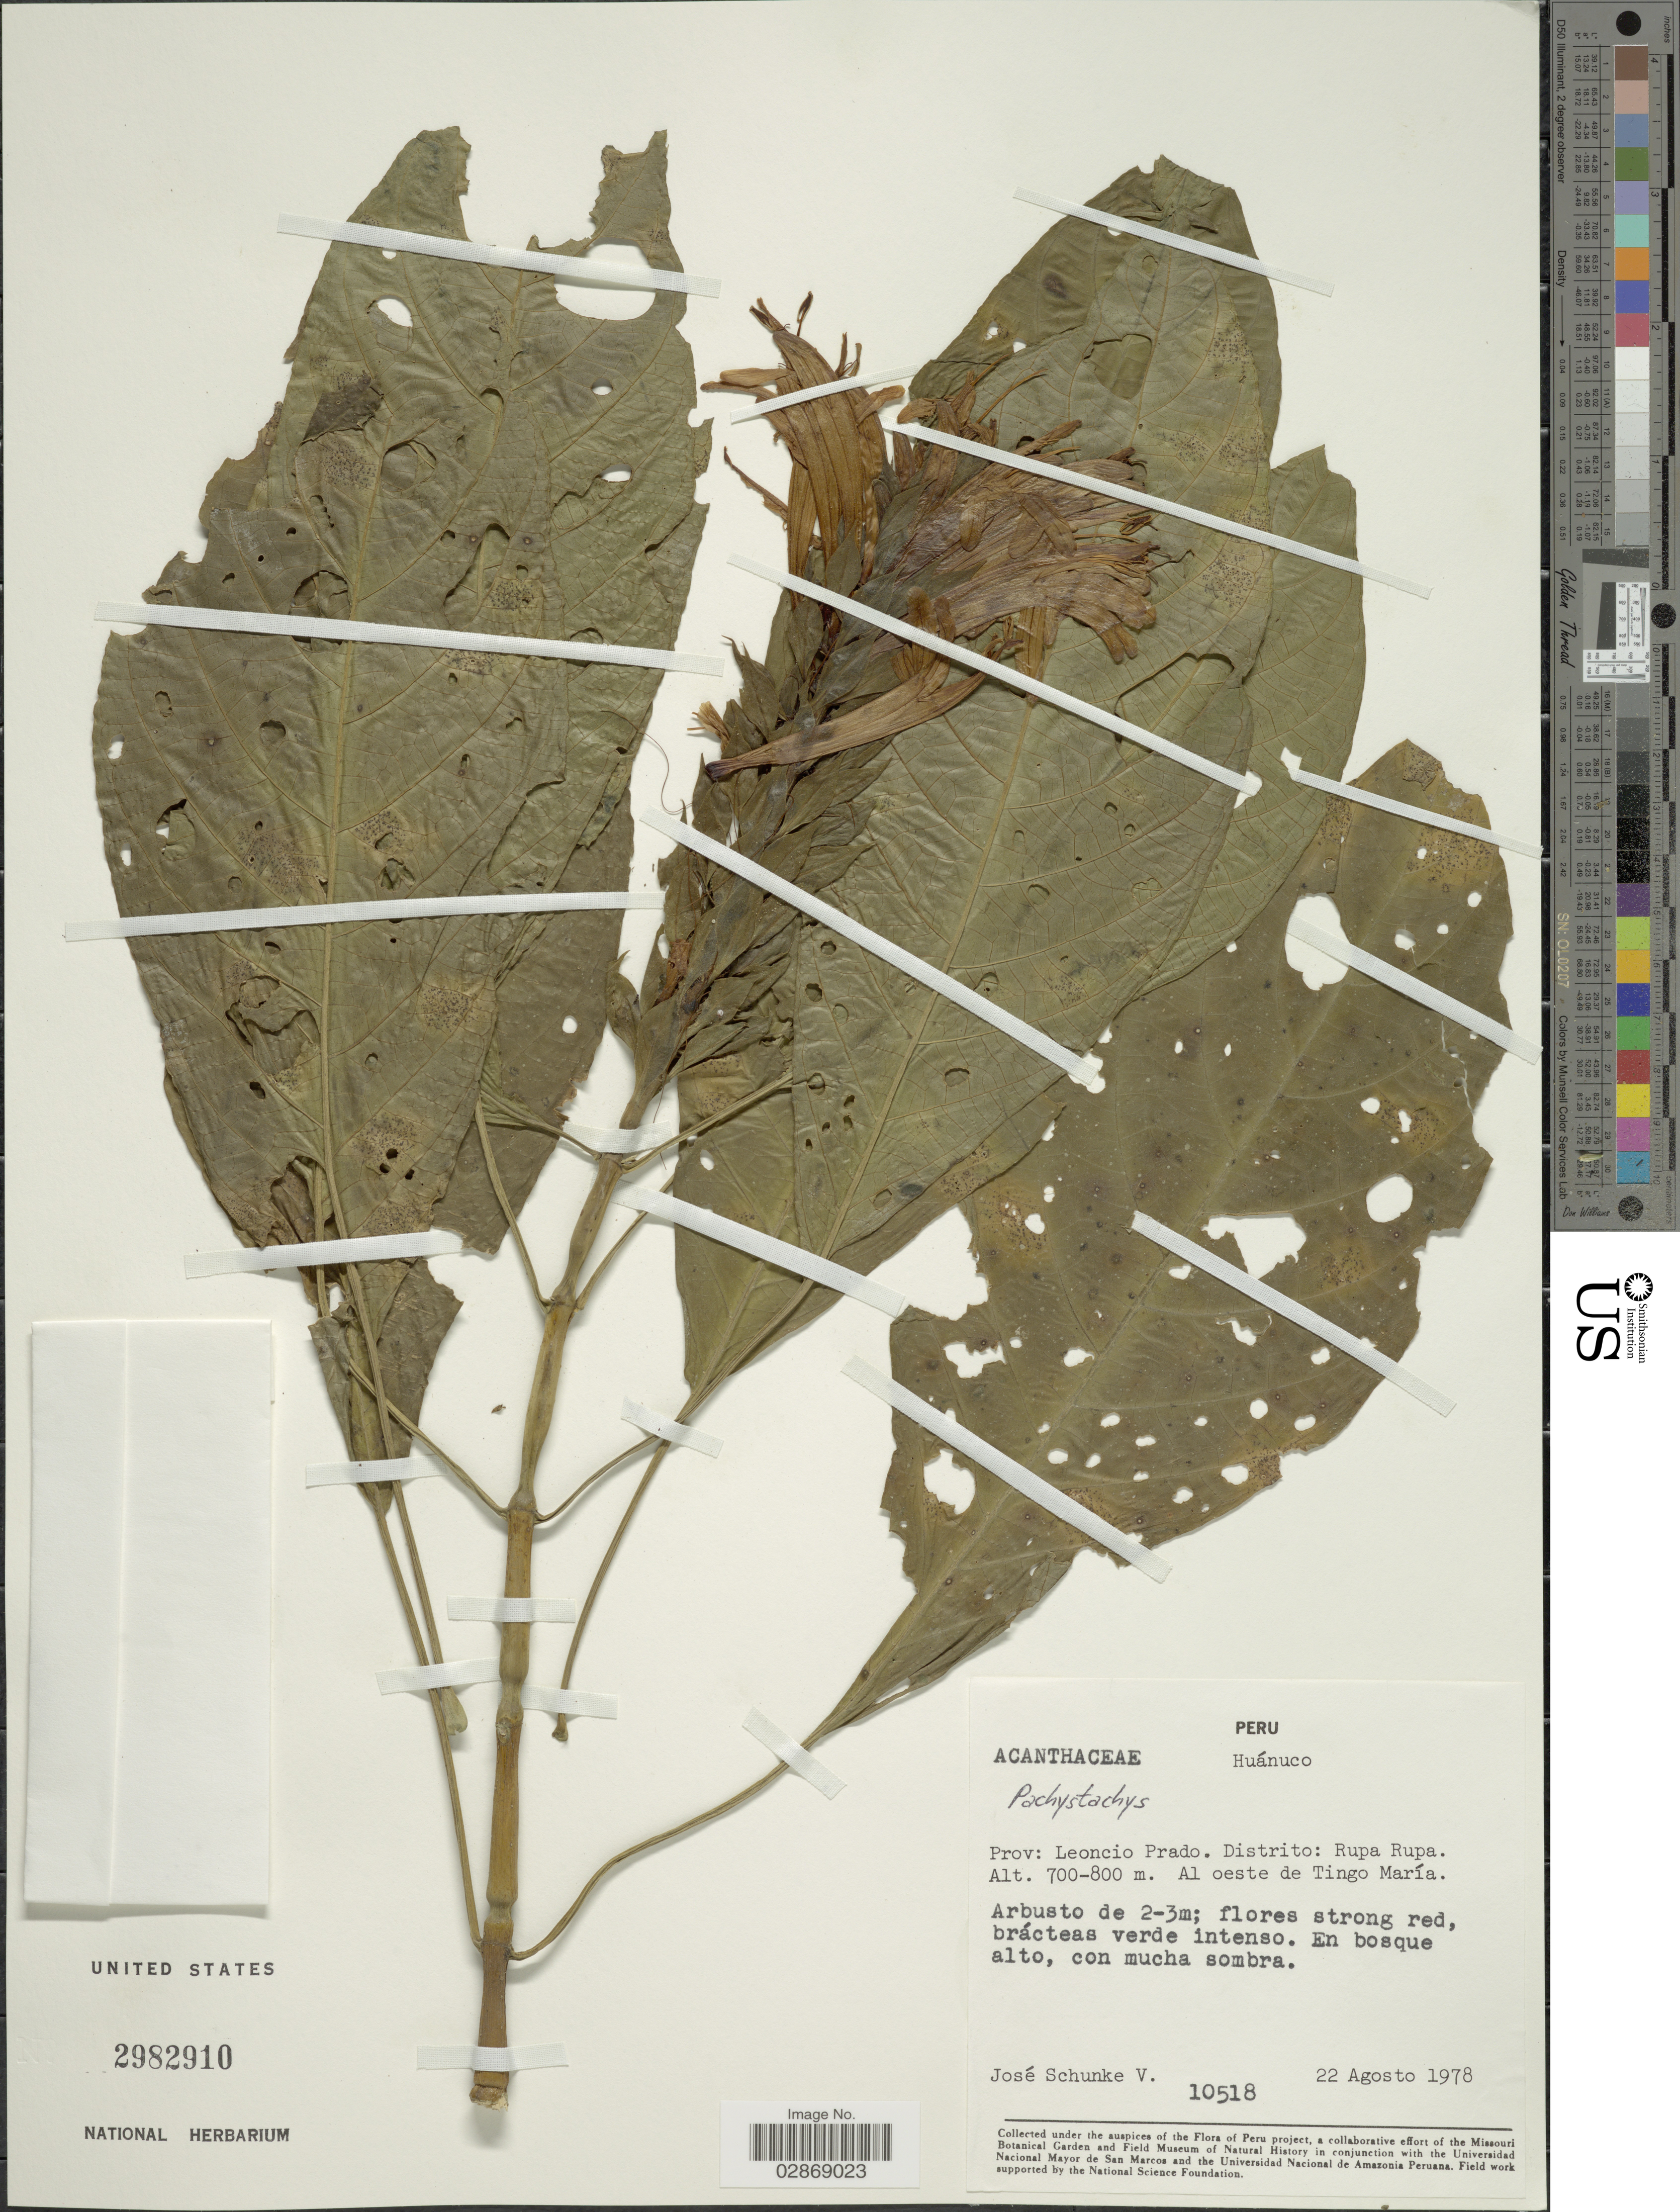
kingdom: Plantae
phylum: Tracheophyta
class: Magnoliopsida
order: Lamiales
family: Acanthaceae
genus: Pachystachys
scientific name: Pachystachys spicata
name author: (Ruiz & Pav.) Wassh.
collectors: J. Schunke Vigo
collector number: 10518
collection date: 1978-08-22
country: Peru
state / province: Huánuco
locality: Prov.: Leoncio Prado. Distrito: Rupa Rupa. Al oeste de Tingo María.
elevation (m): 700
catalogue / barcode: US 2982910